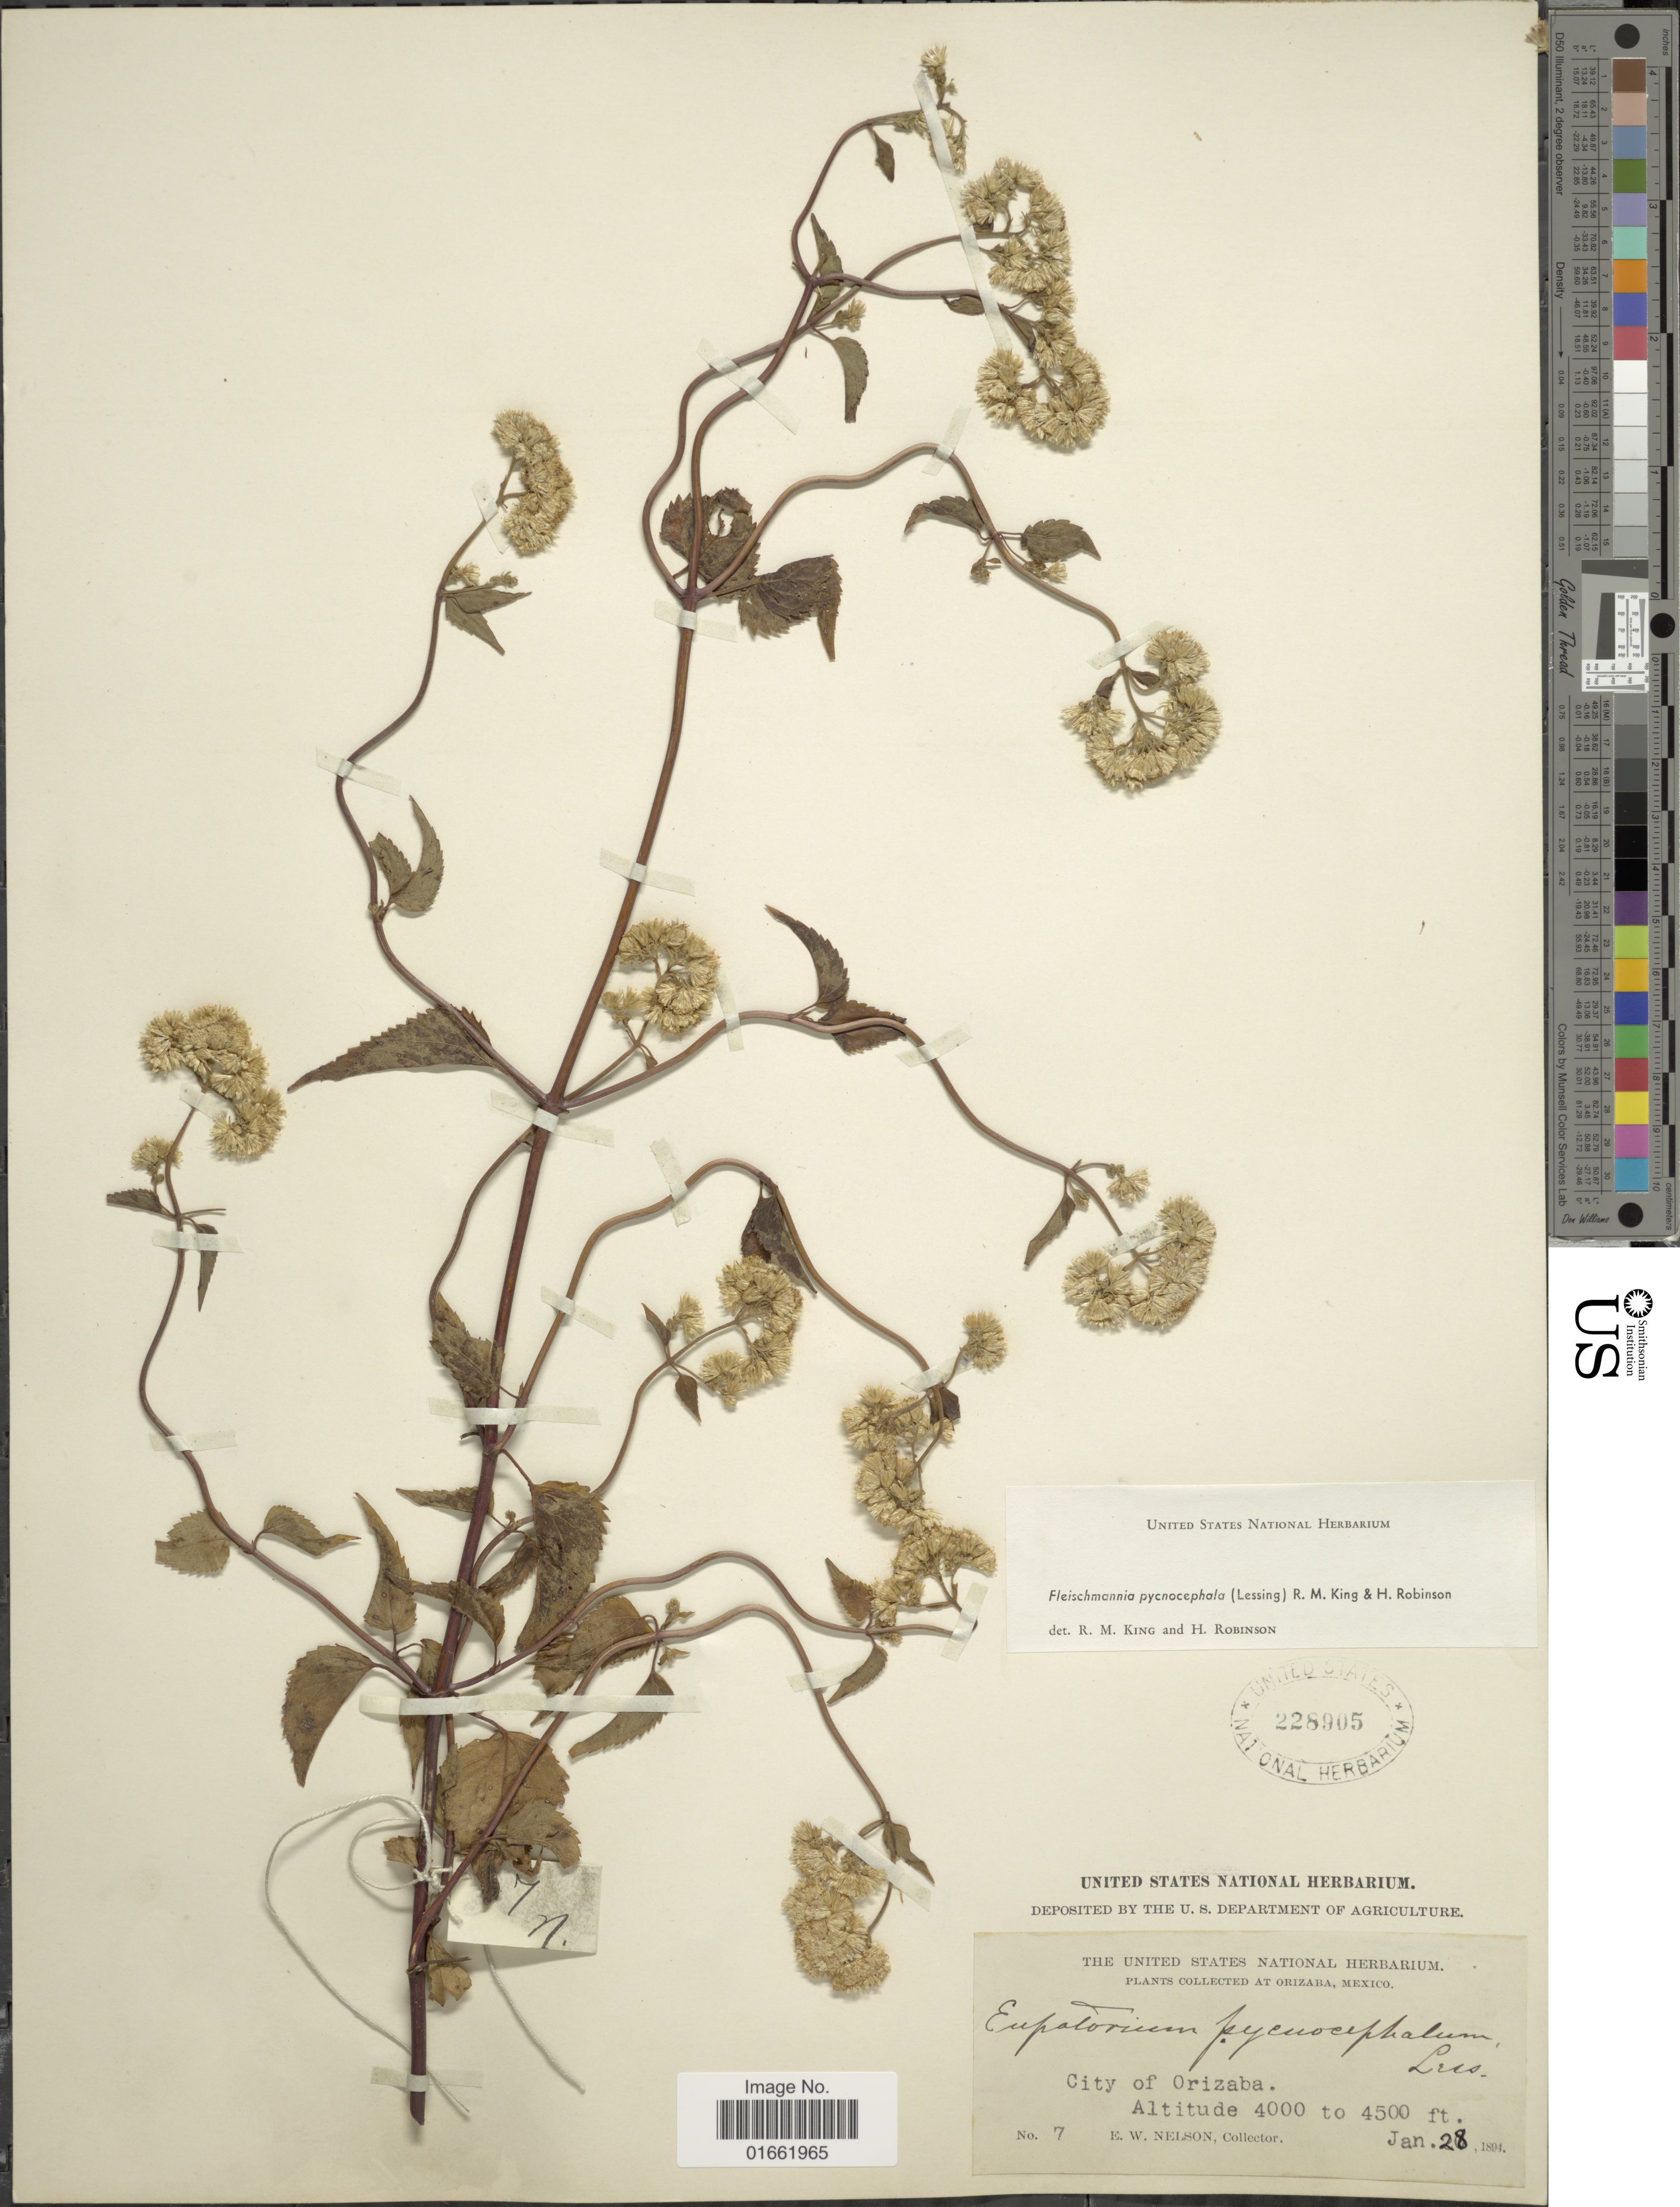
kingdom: Plantae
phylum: Tracheophyta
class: Magnoliopsida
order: Asterales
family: Asteraceae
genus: Fleischmannia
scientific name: Fleischmannia pycnocephala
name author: (Less.) R.M. King & H. Rob.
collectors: E. W. Nelson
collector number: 7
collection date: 1894-01-28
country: Mexico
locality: City of Orizaba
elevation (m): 1219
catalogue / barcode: US 228905